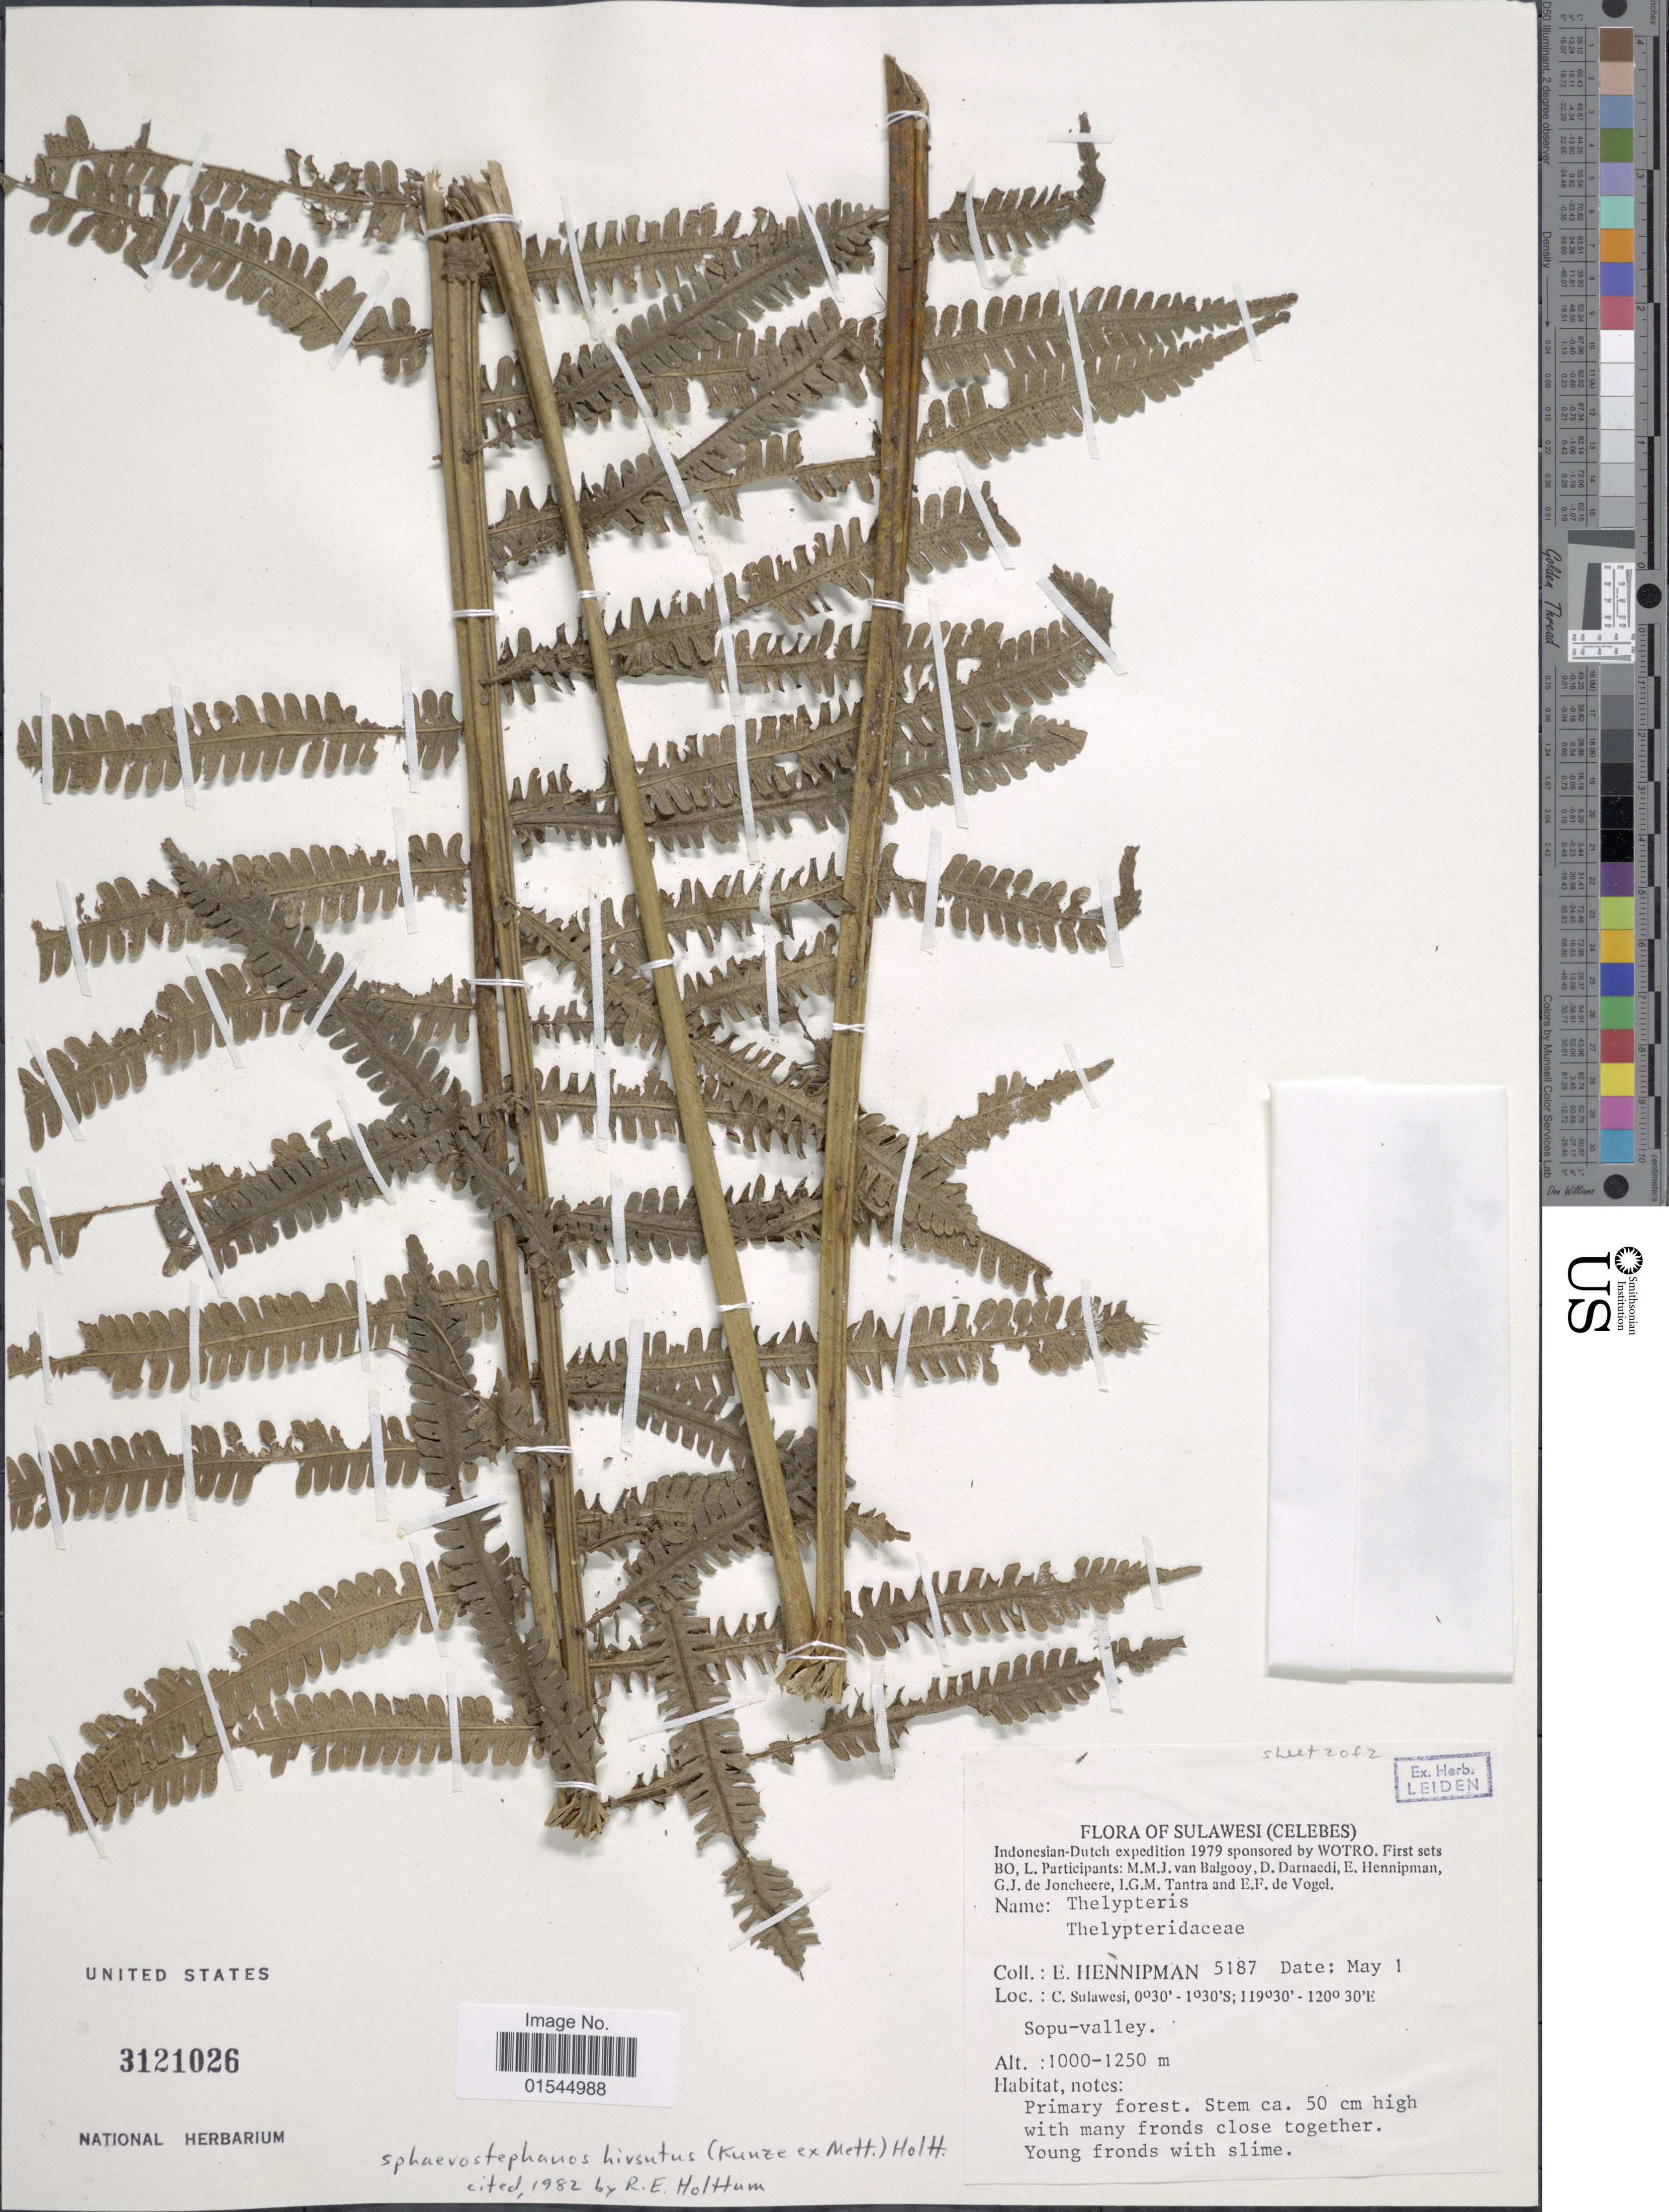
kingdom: Plantae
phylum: Tracheophyta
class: Polypodiopsida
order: Polypodiales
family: Thelypteridaceae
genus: Sphaerostephanos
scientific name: Sphaerostephanos hirsutus var. celebicus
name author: Holttum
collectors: E. Hennipman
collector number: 5187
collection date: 1979-05-01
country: Indonesia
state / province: Sulawesi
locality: C. Sulawesi. (Celebes)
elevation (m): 1000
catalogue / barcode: US 3121026